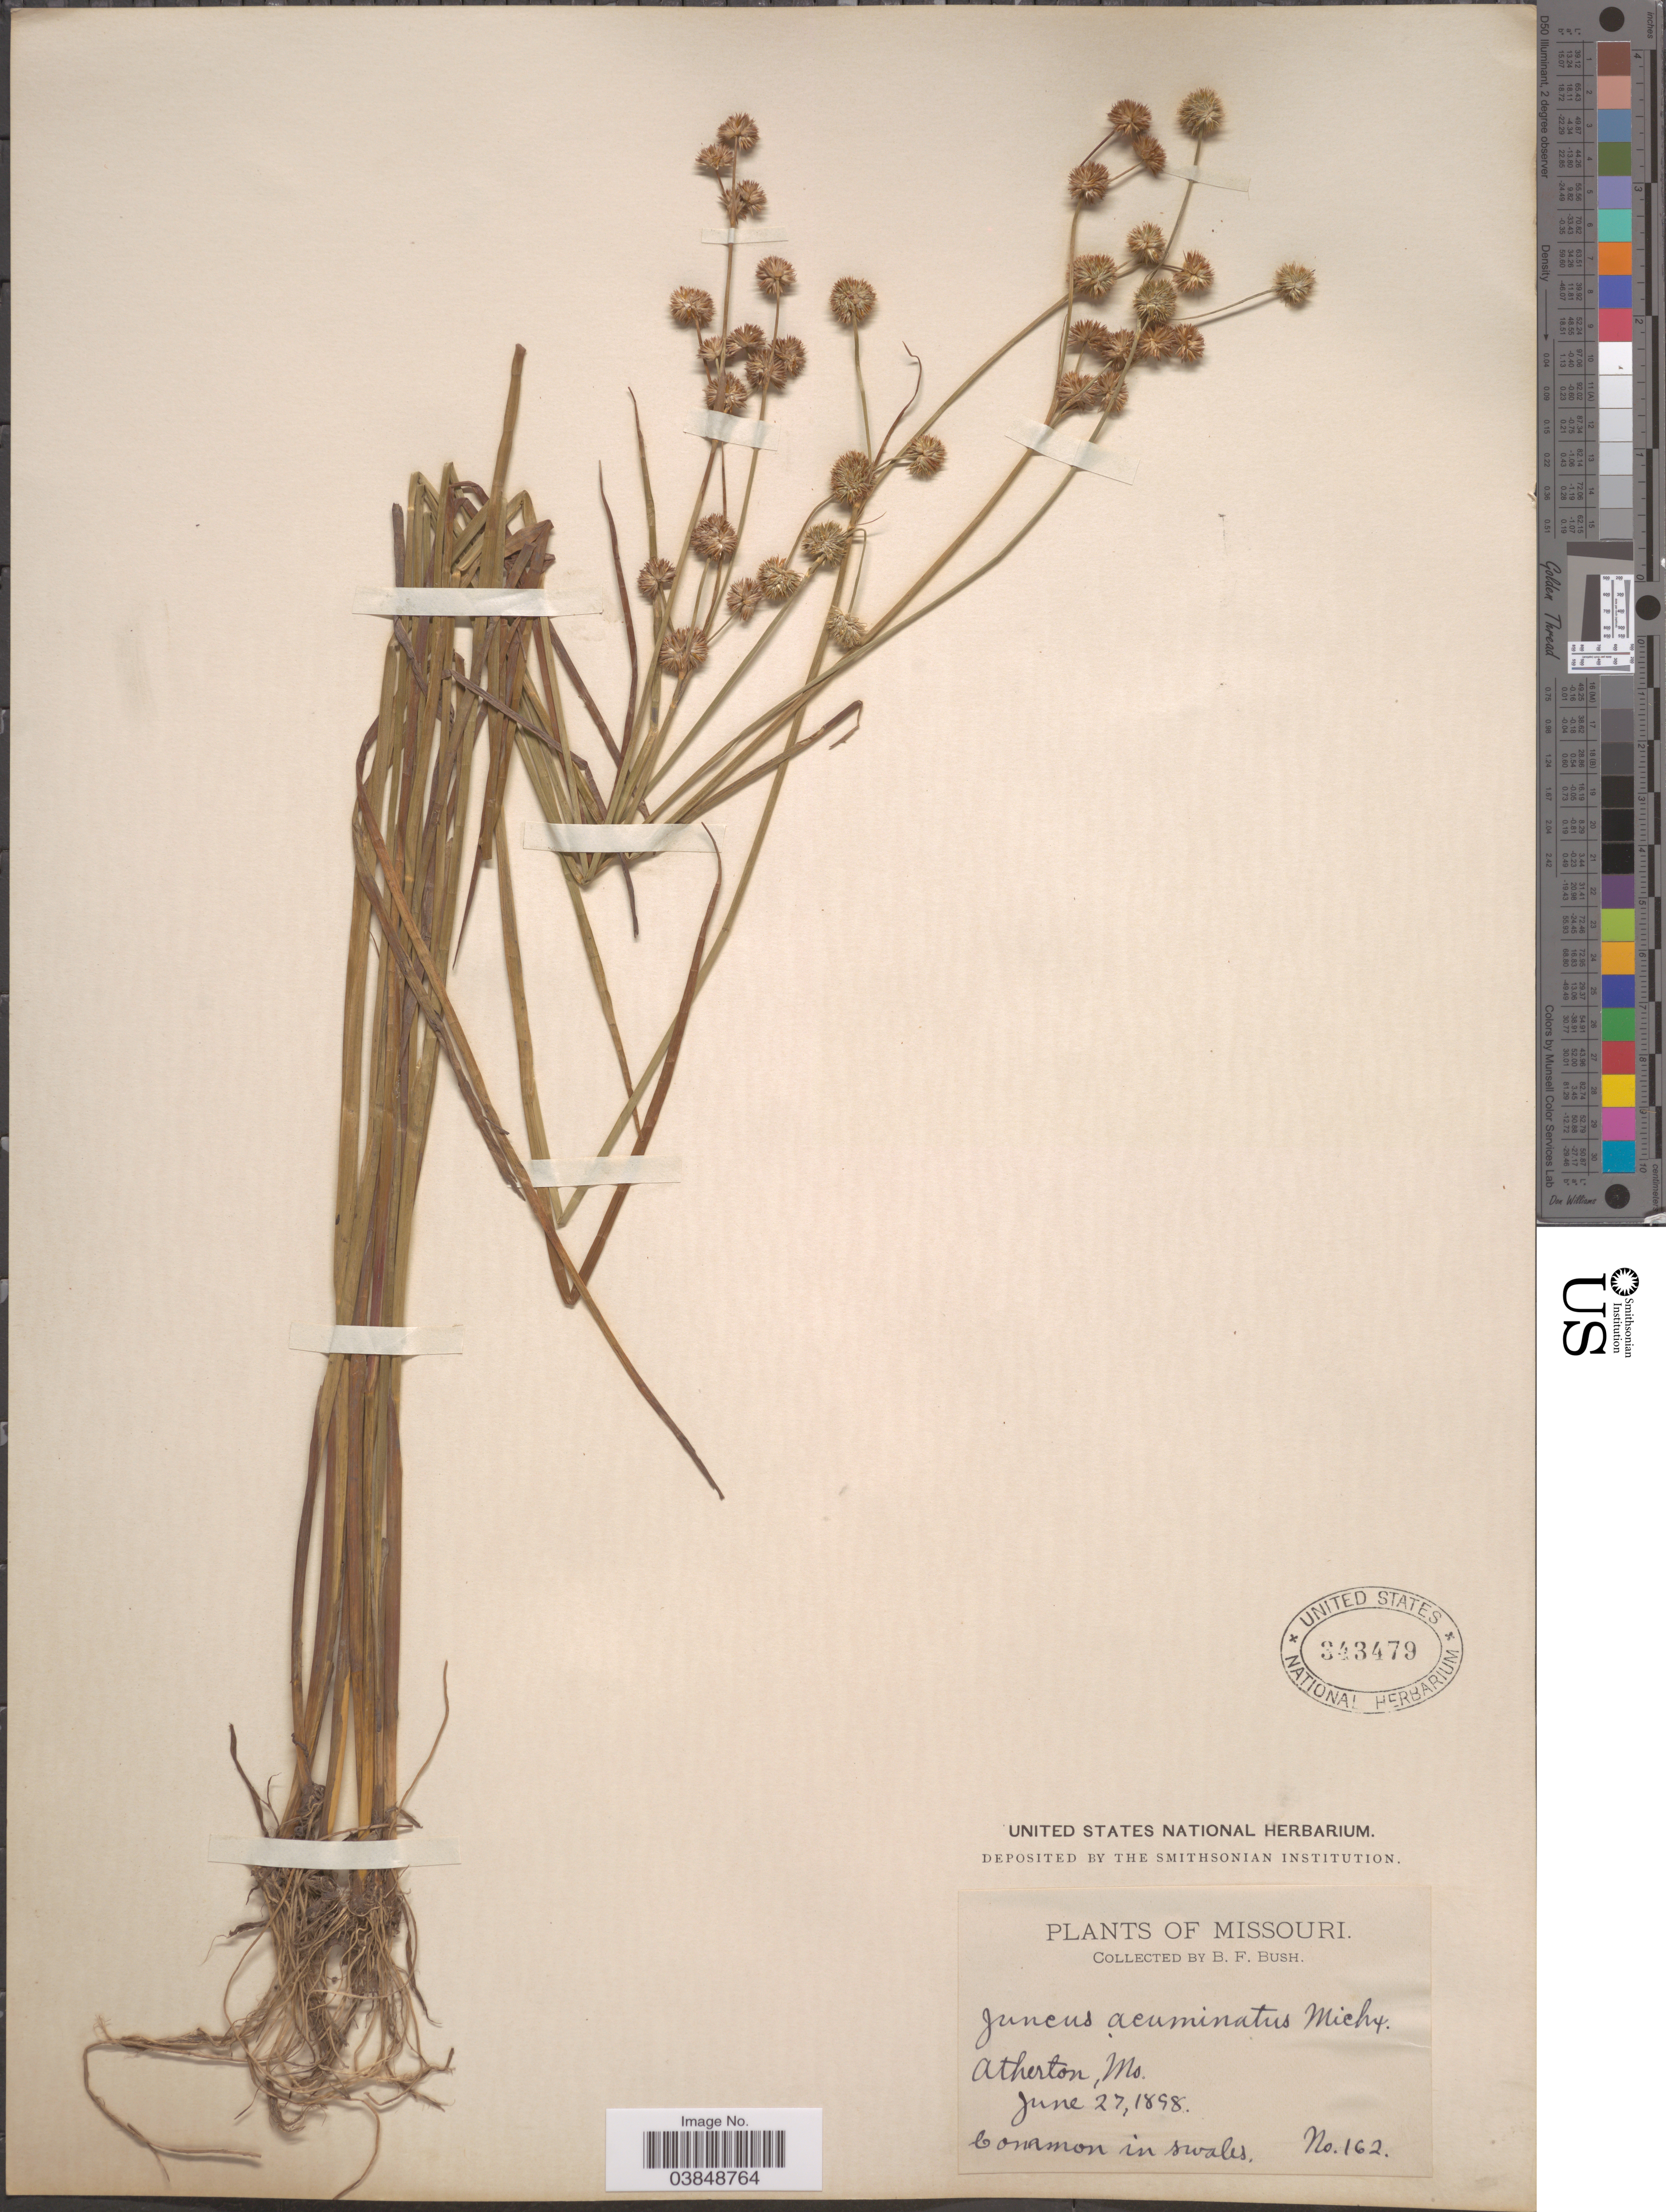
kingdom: Plantae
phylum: Tracheophyta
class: Liliopsida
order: Poales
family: Juncaceae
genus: Juncus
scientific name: Juncus acuminatus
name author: Michx.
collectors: B. F. Bush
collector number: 162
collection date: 1898-06-27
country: United States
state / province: Missouri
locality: Atherton.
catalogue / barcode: US 343479